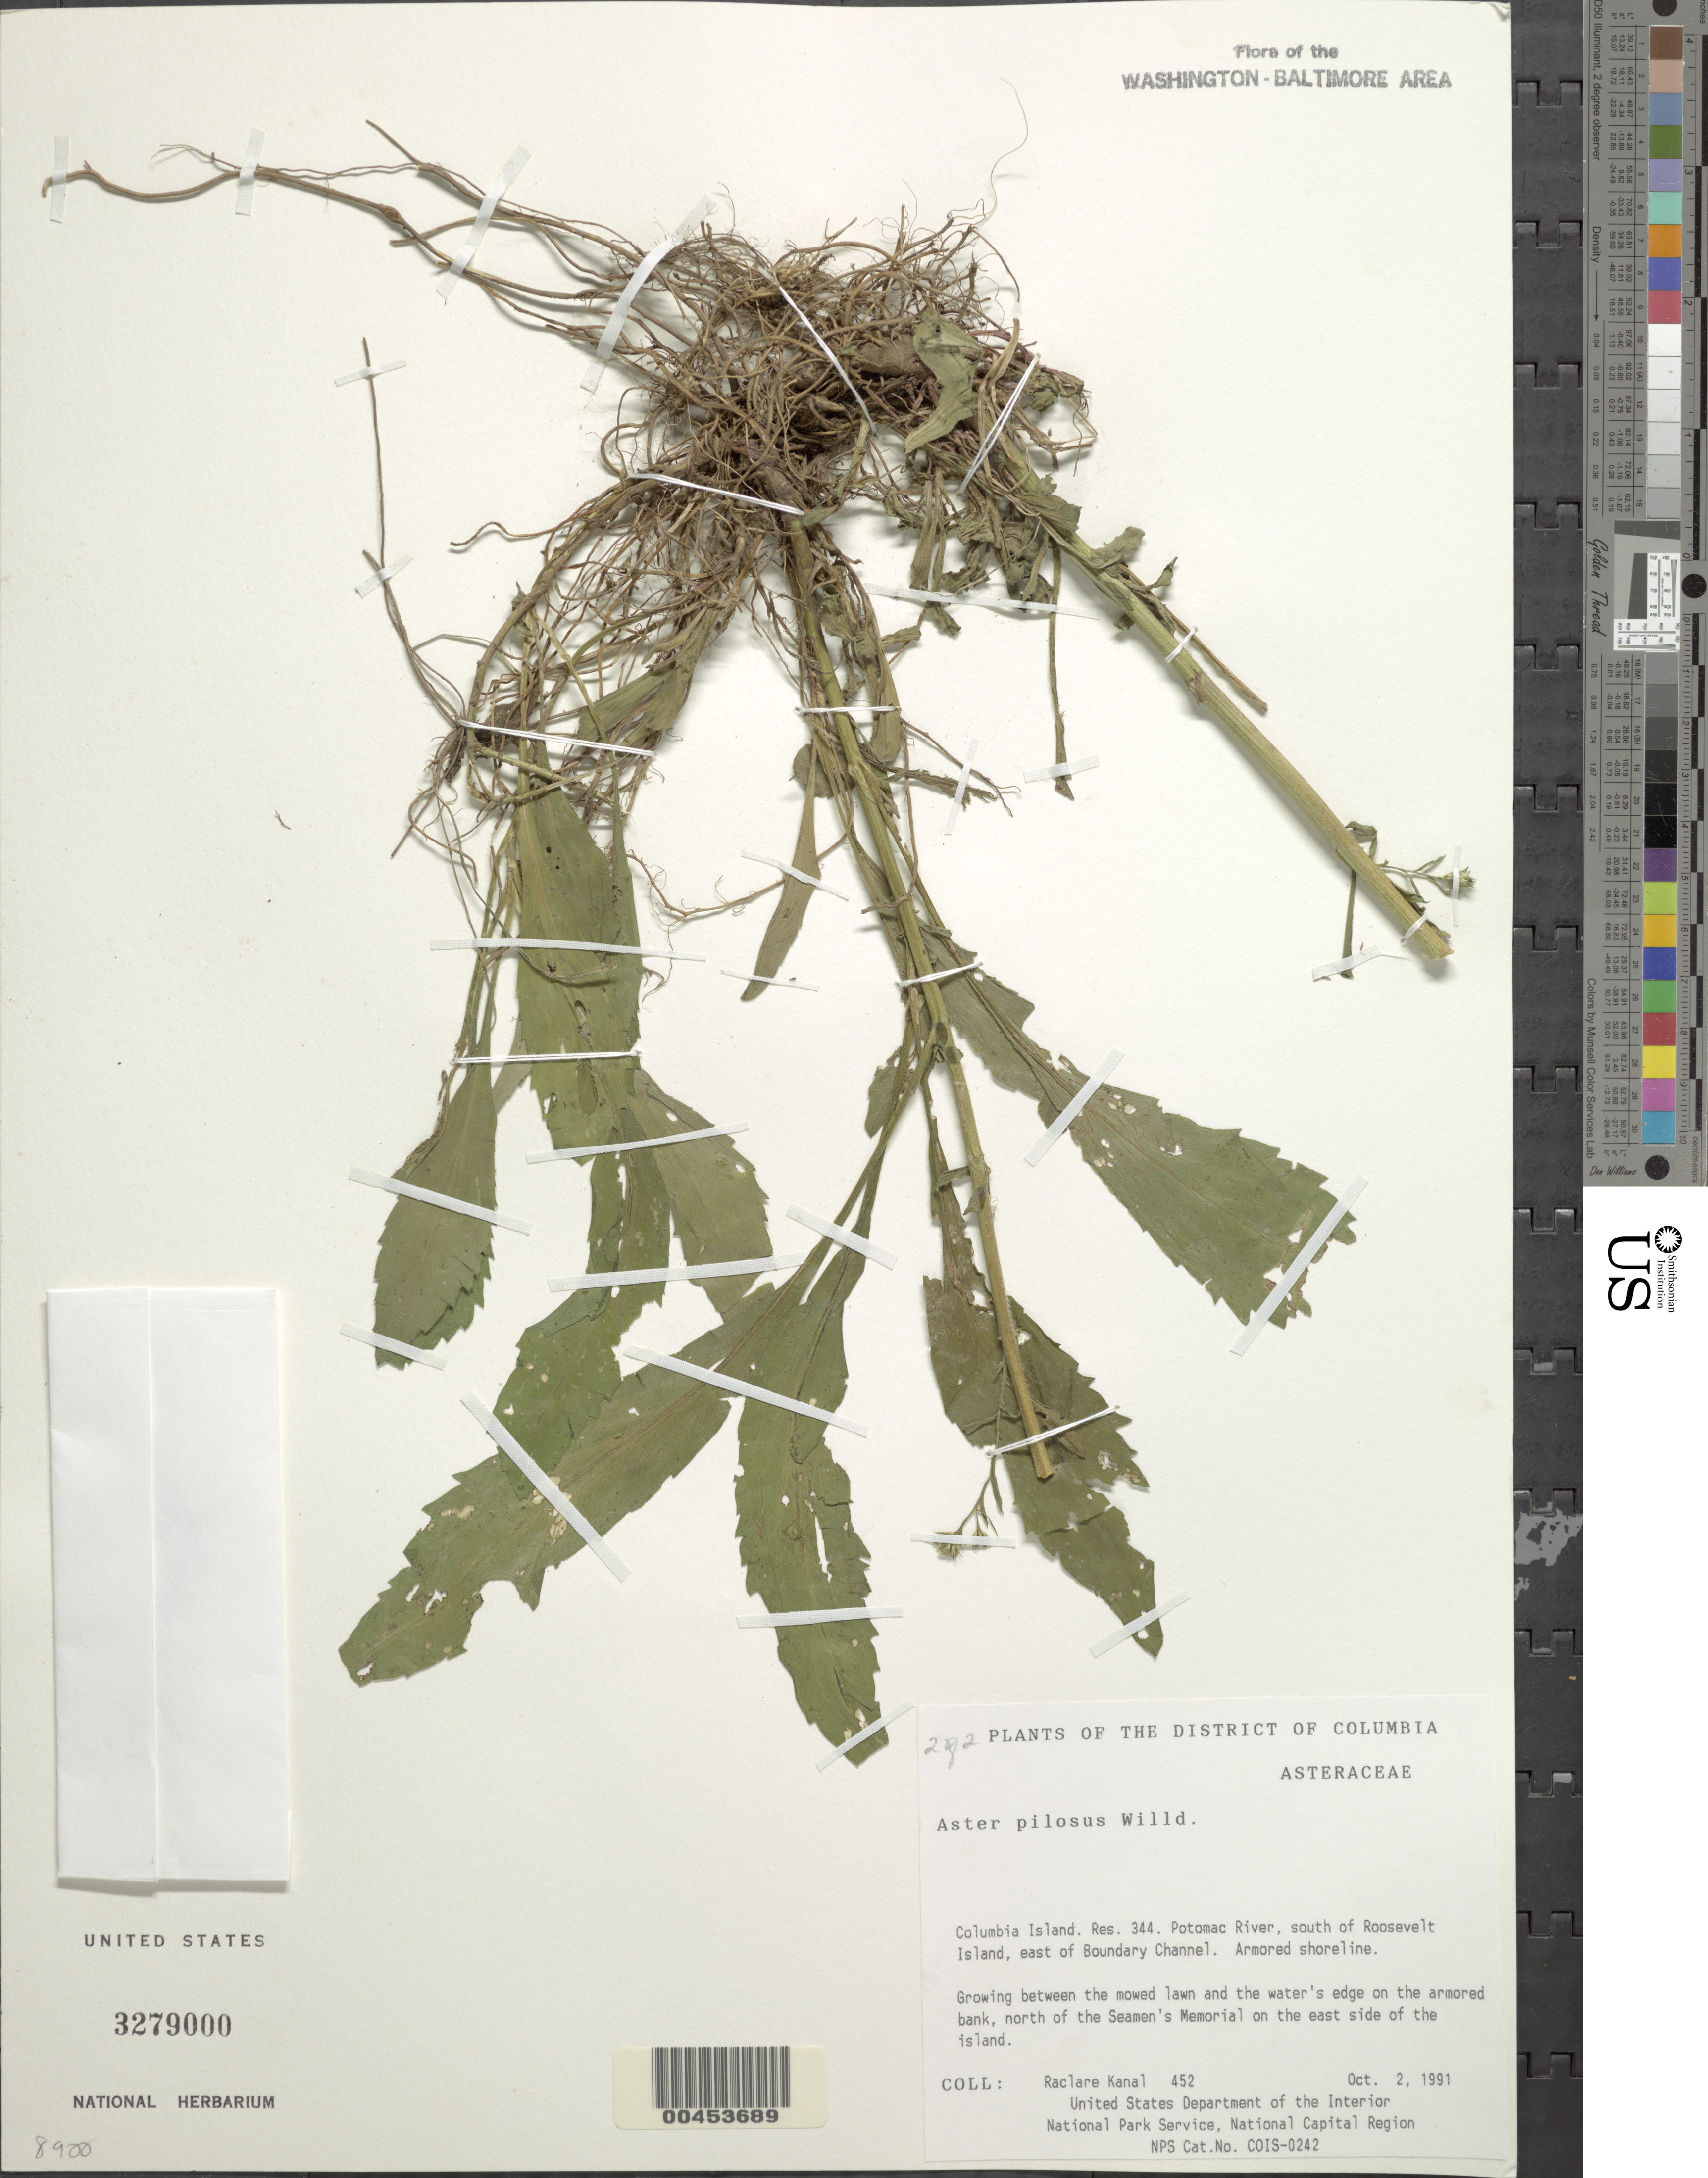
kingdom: Plantae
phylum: Tracheophyta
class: Magnoliopsida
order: Asterales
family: Asteraceae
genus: Symphyotrichum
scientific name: Symphyotrichum pilosum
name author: (Willd.) G.L. Nesom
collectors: R. Kanal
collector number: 452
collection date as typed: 02 Oct 1991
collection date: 1991-10-02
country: United States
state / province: District of Columbia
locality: Columbia Island, Res 344, Potomac River, S of Roosevelt Island, E of Boundary Channel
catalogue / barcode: US 3279000